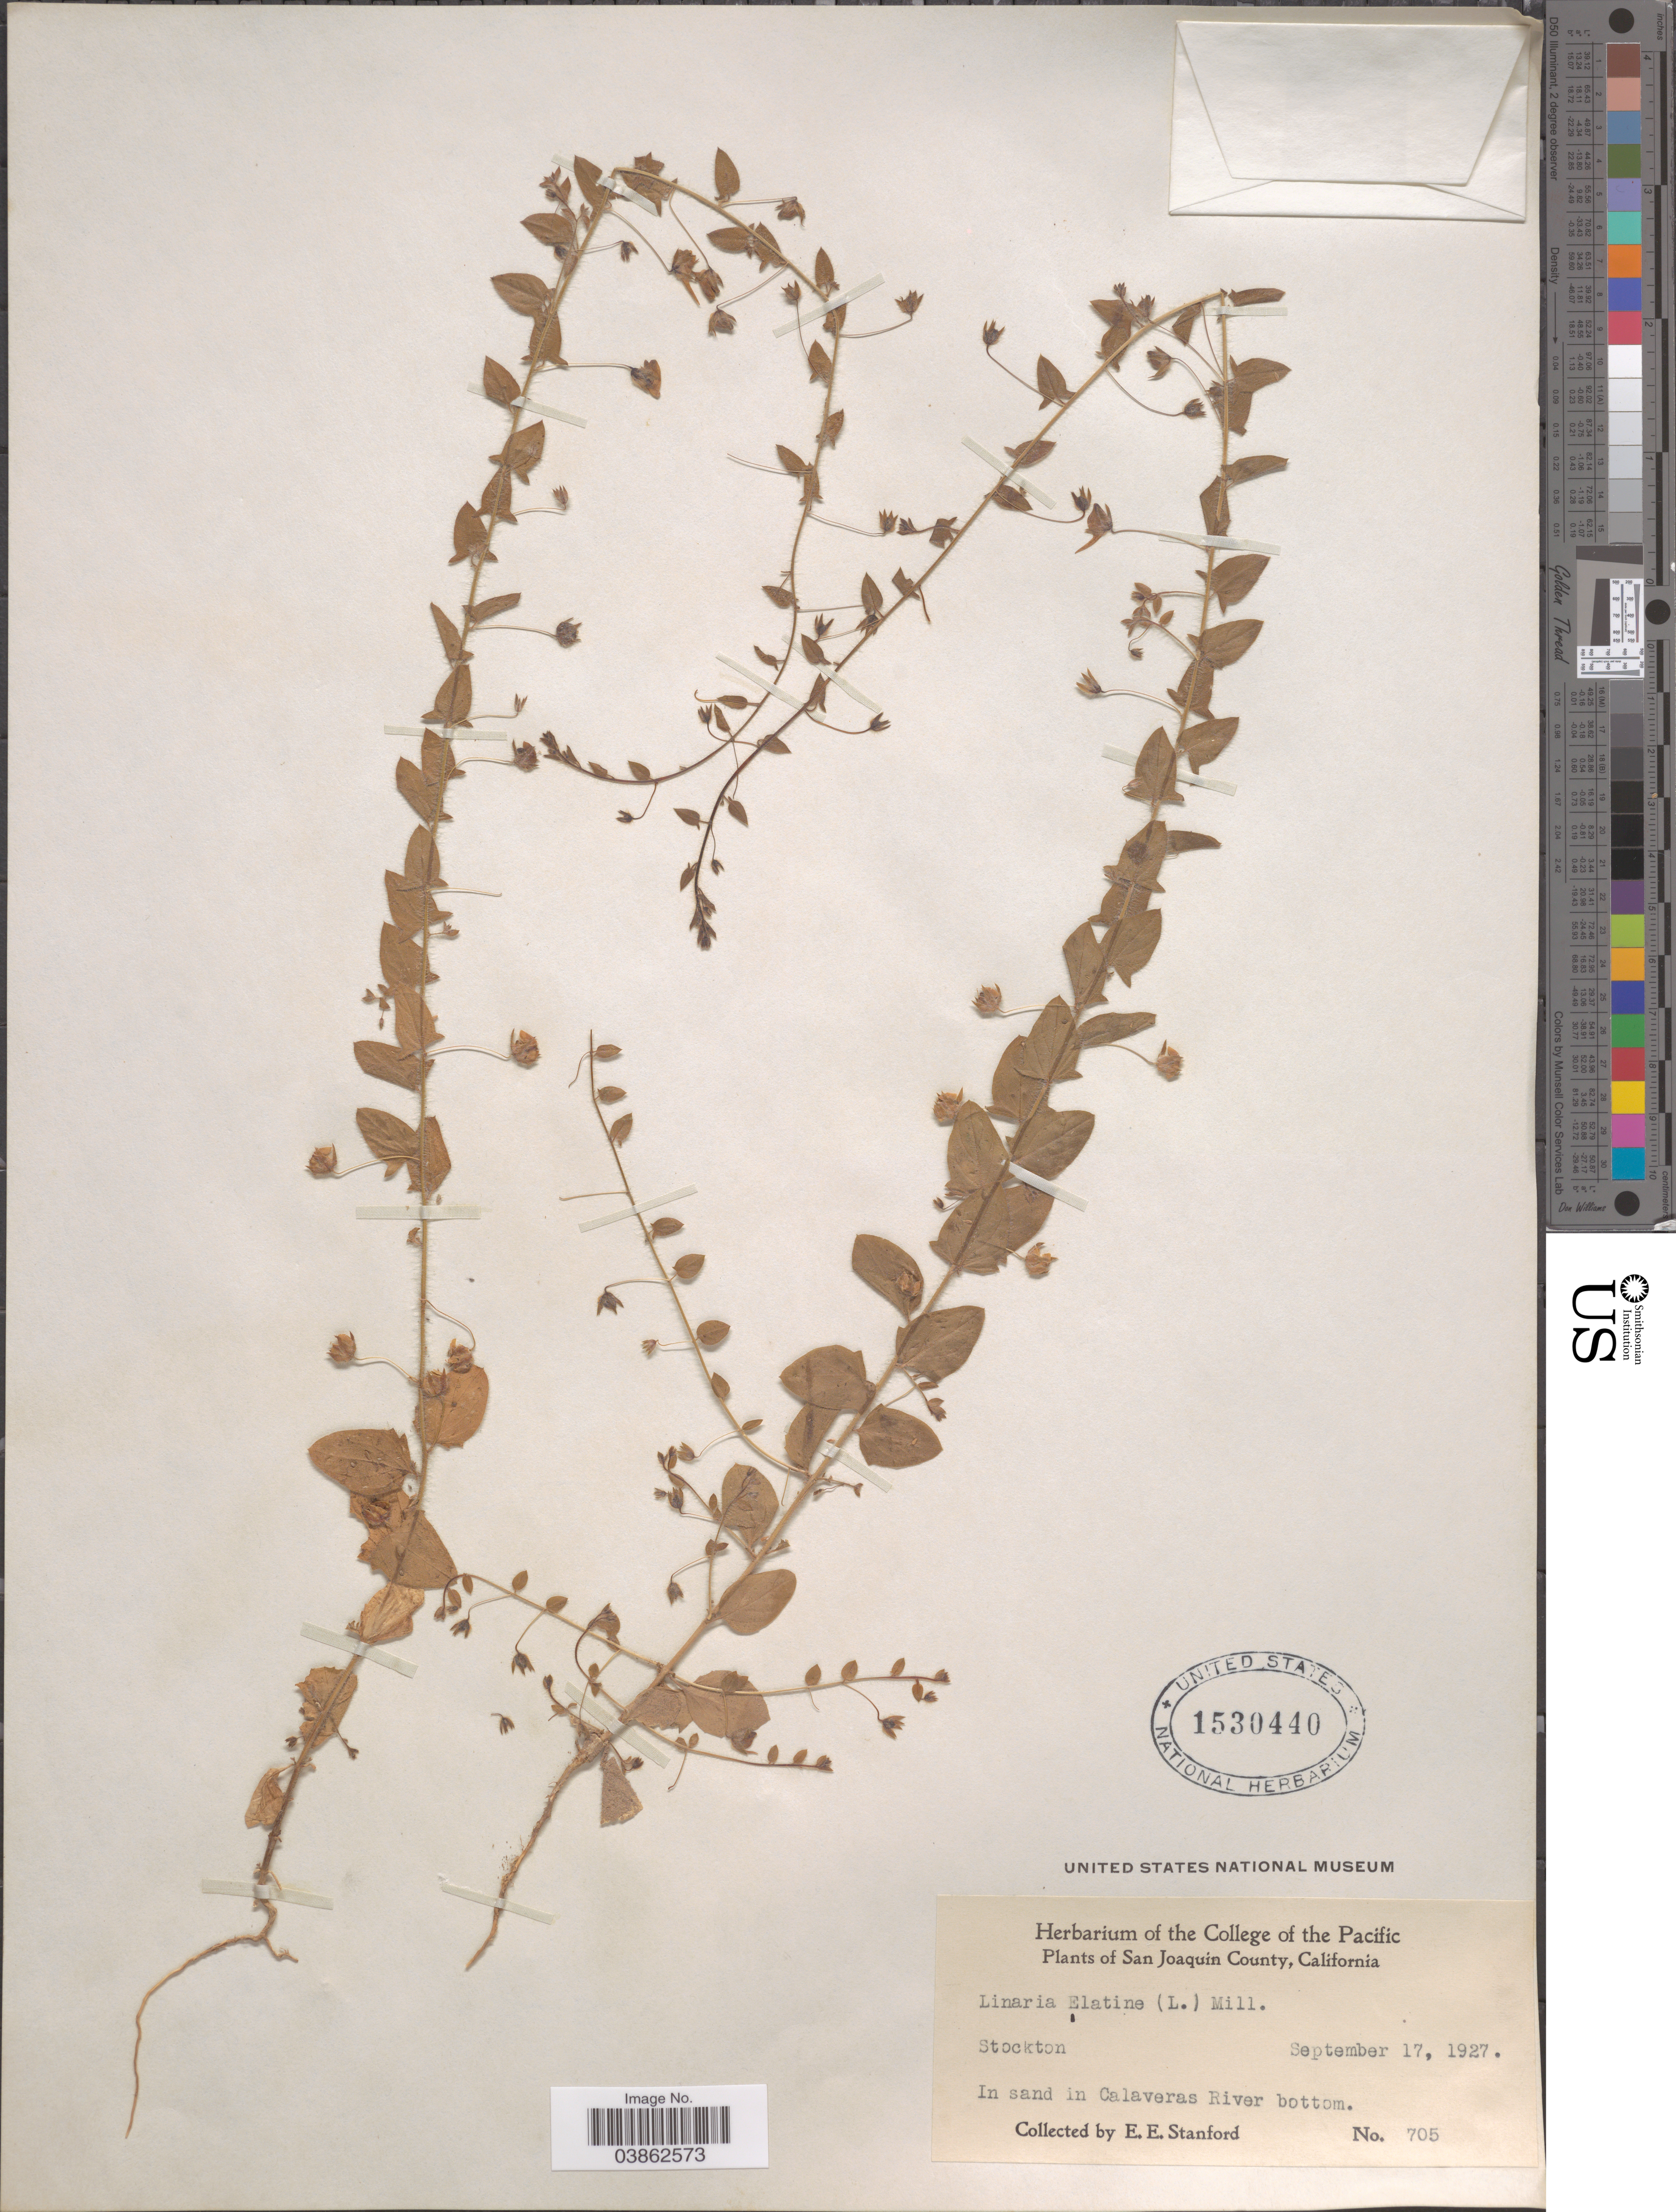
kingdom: Plantae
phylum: Tracheophyta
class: Magnoliopsida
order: Lamiales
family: Plantaginaceae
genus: Kickxia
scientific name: Kickxia elatine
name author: (L.) Dumort.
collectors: E. Stanford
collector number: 705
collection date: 1927-09-17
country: United States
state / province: California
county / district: San Joaquin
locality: San Joaquin County. Stockton. In Calaveras River bottom.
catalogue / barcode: US 1530440